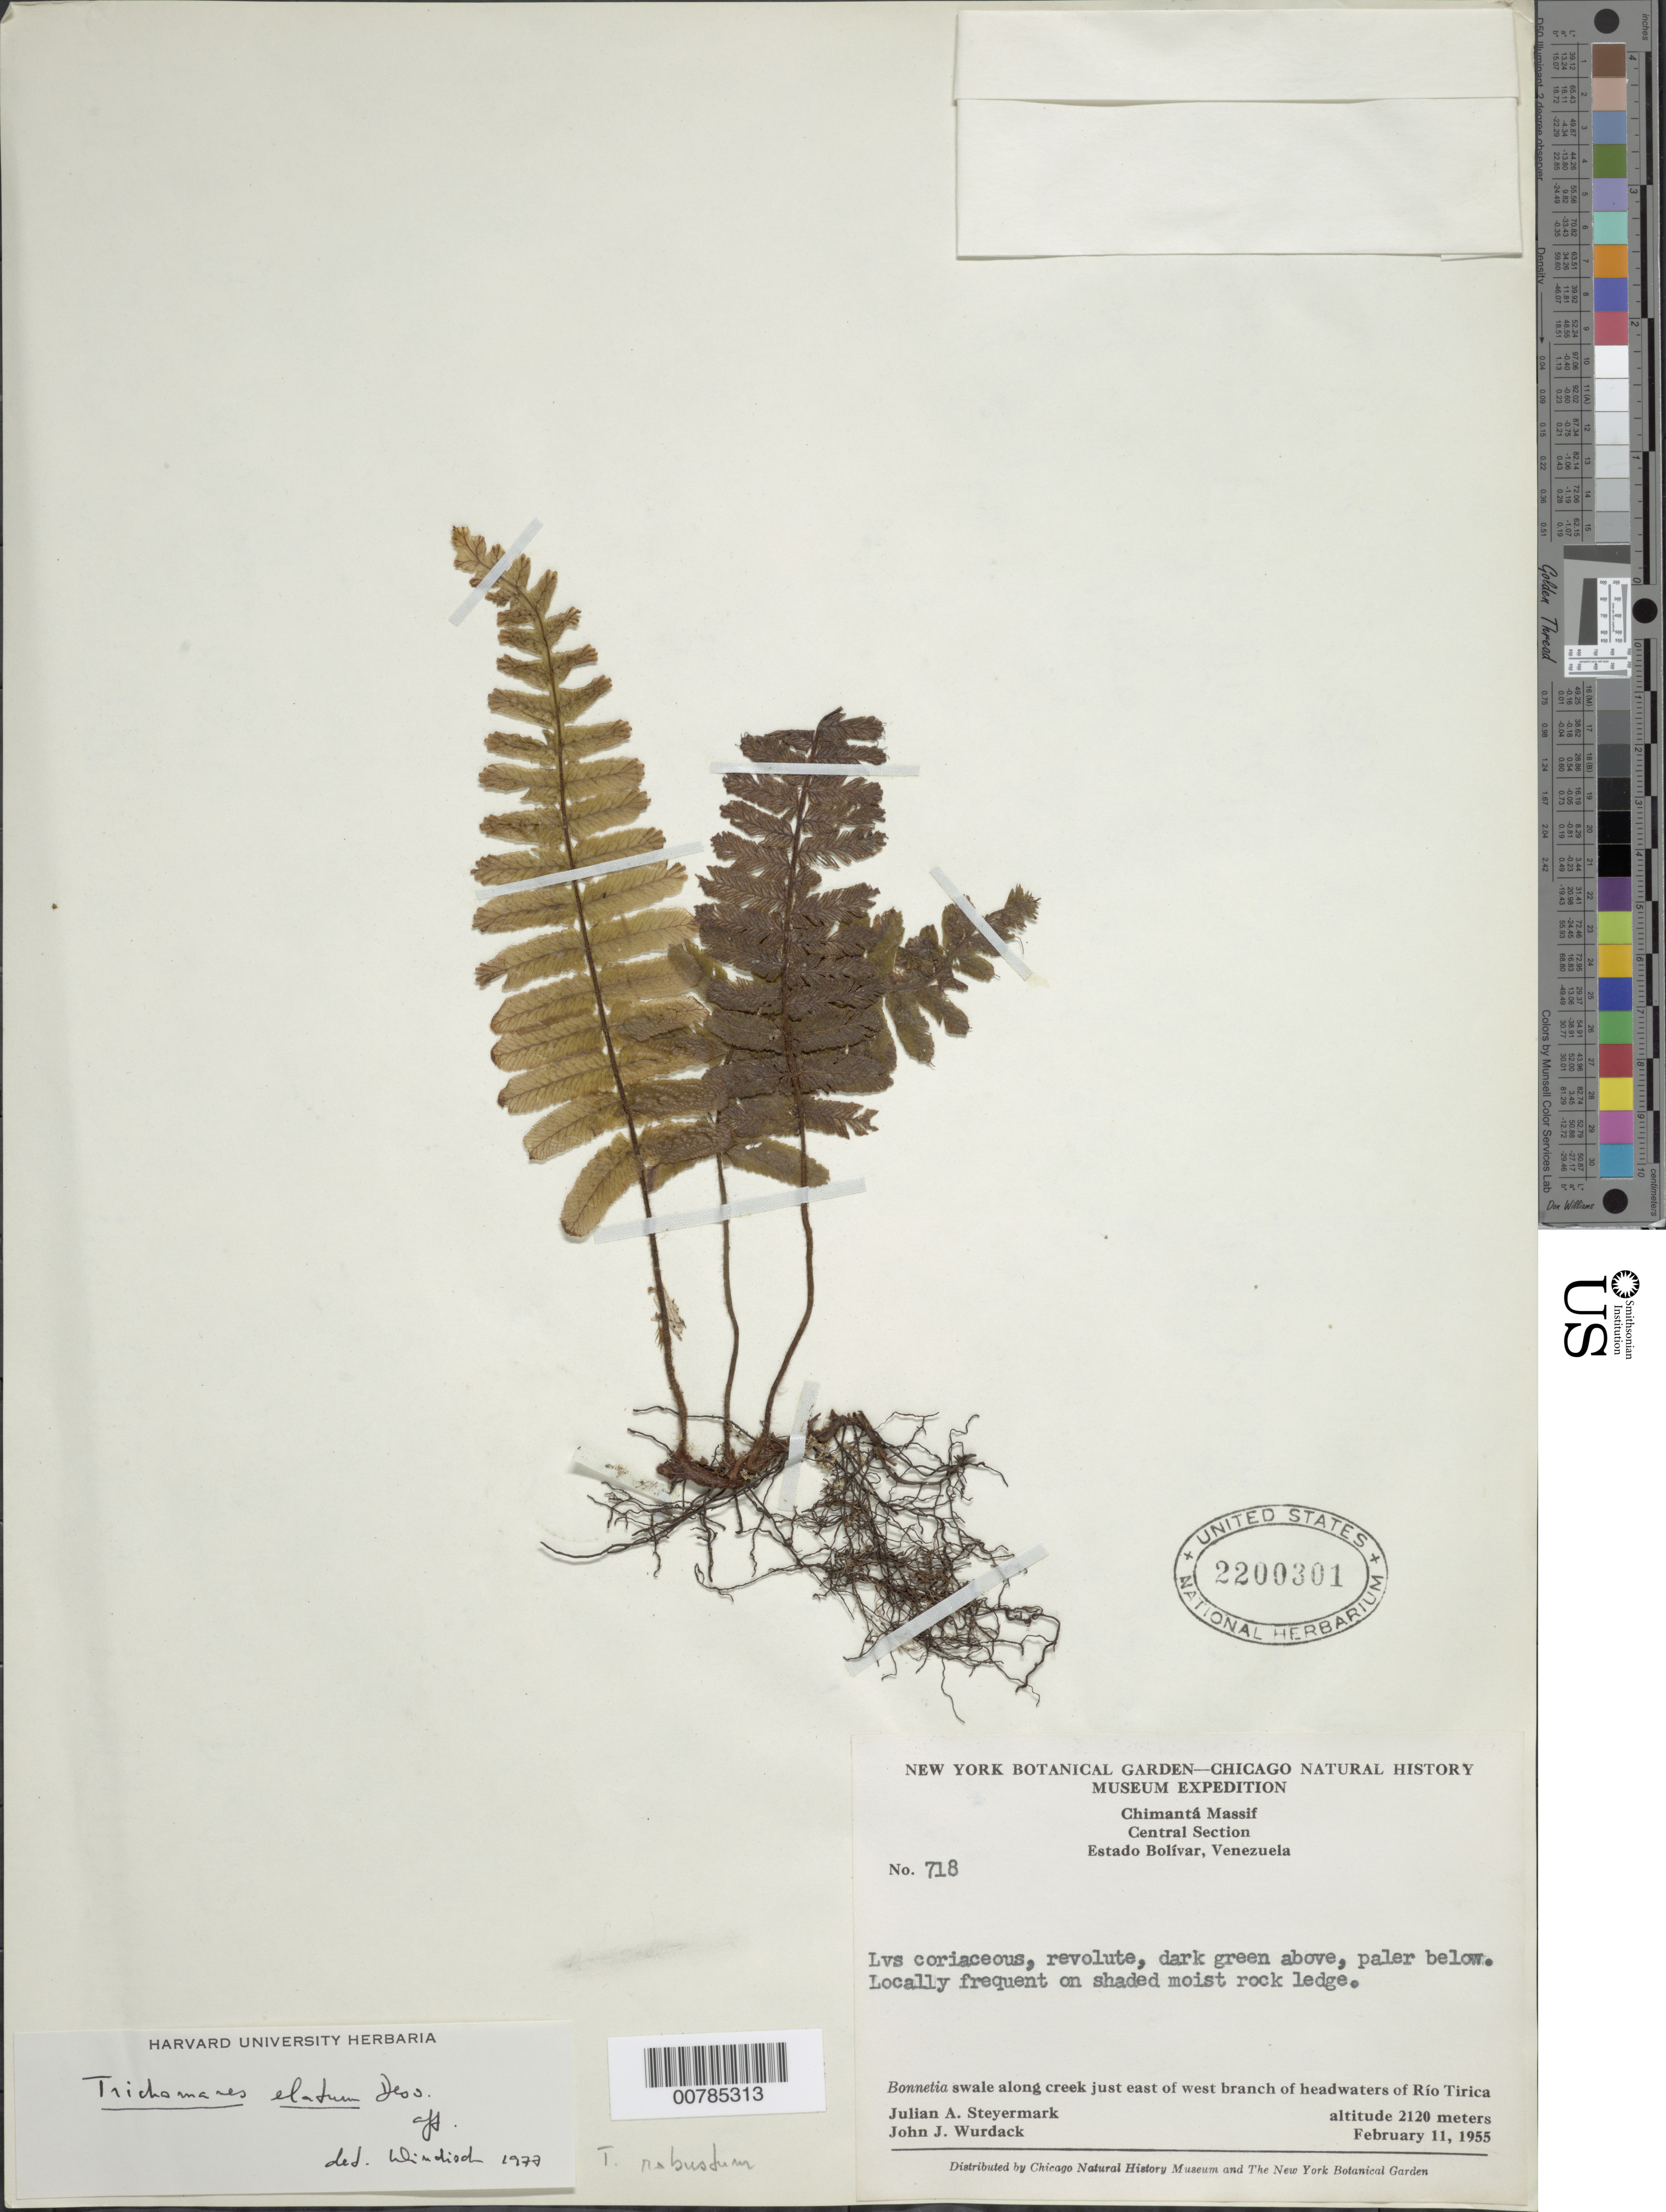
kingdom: Plantae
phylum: Tracheophyta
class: Polypodiopsida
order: Hymenophyllales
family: Hymenophyllaceae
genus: Trichomanes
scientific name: Trichomanes robustum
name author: E. Fourn.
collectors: J. Steyermark & J. J. Wurdack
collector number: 55 718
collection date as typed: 11-Feb-55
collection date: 1955-02-11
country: Venezuela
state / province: Bolívar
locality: Chimantá Massif, Central Section, east of west branch of headwaters of Río Tirica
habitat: Bonnetia swale along creek; on shaded moist rock ledge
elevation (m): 2120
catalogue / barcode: US 2200301